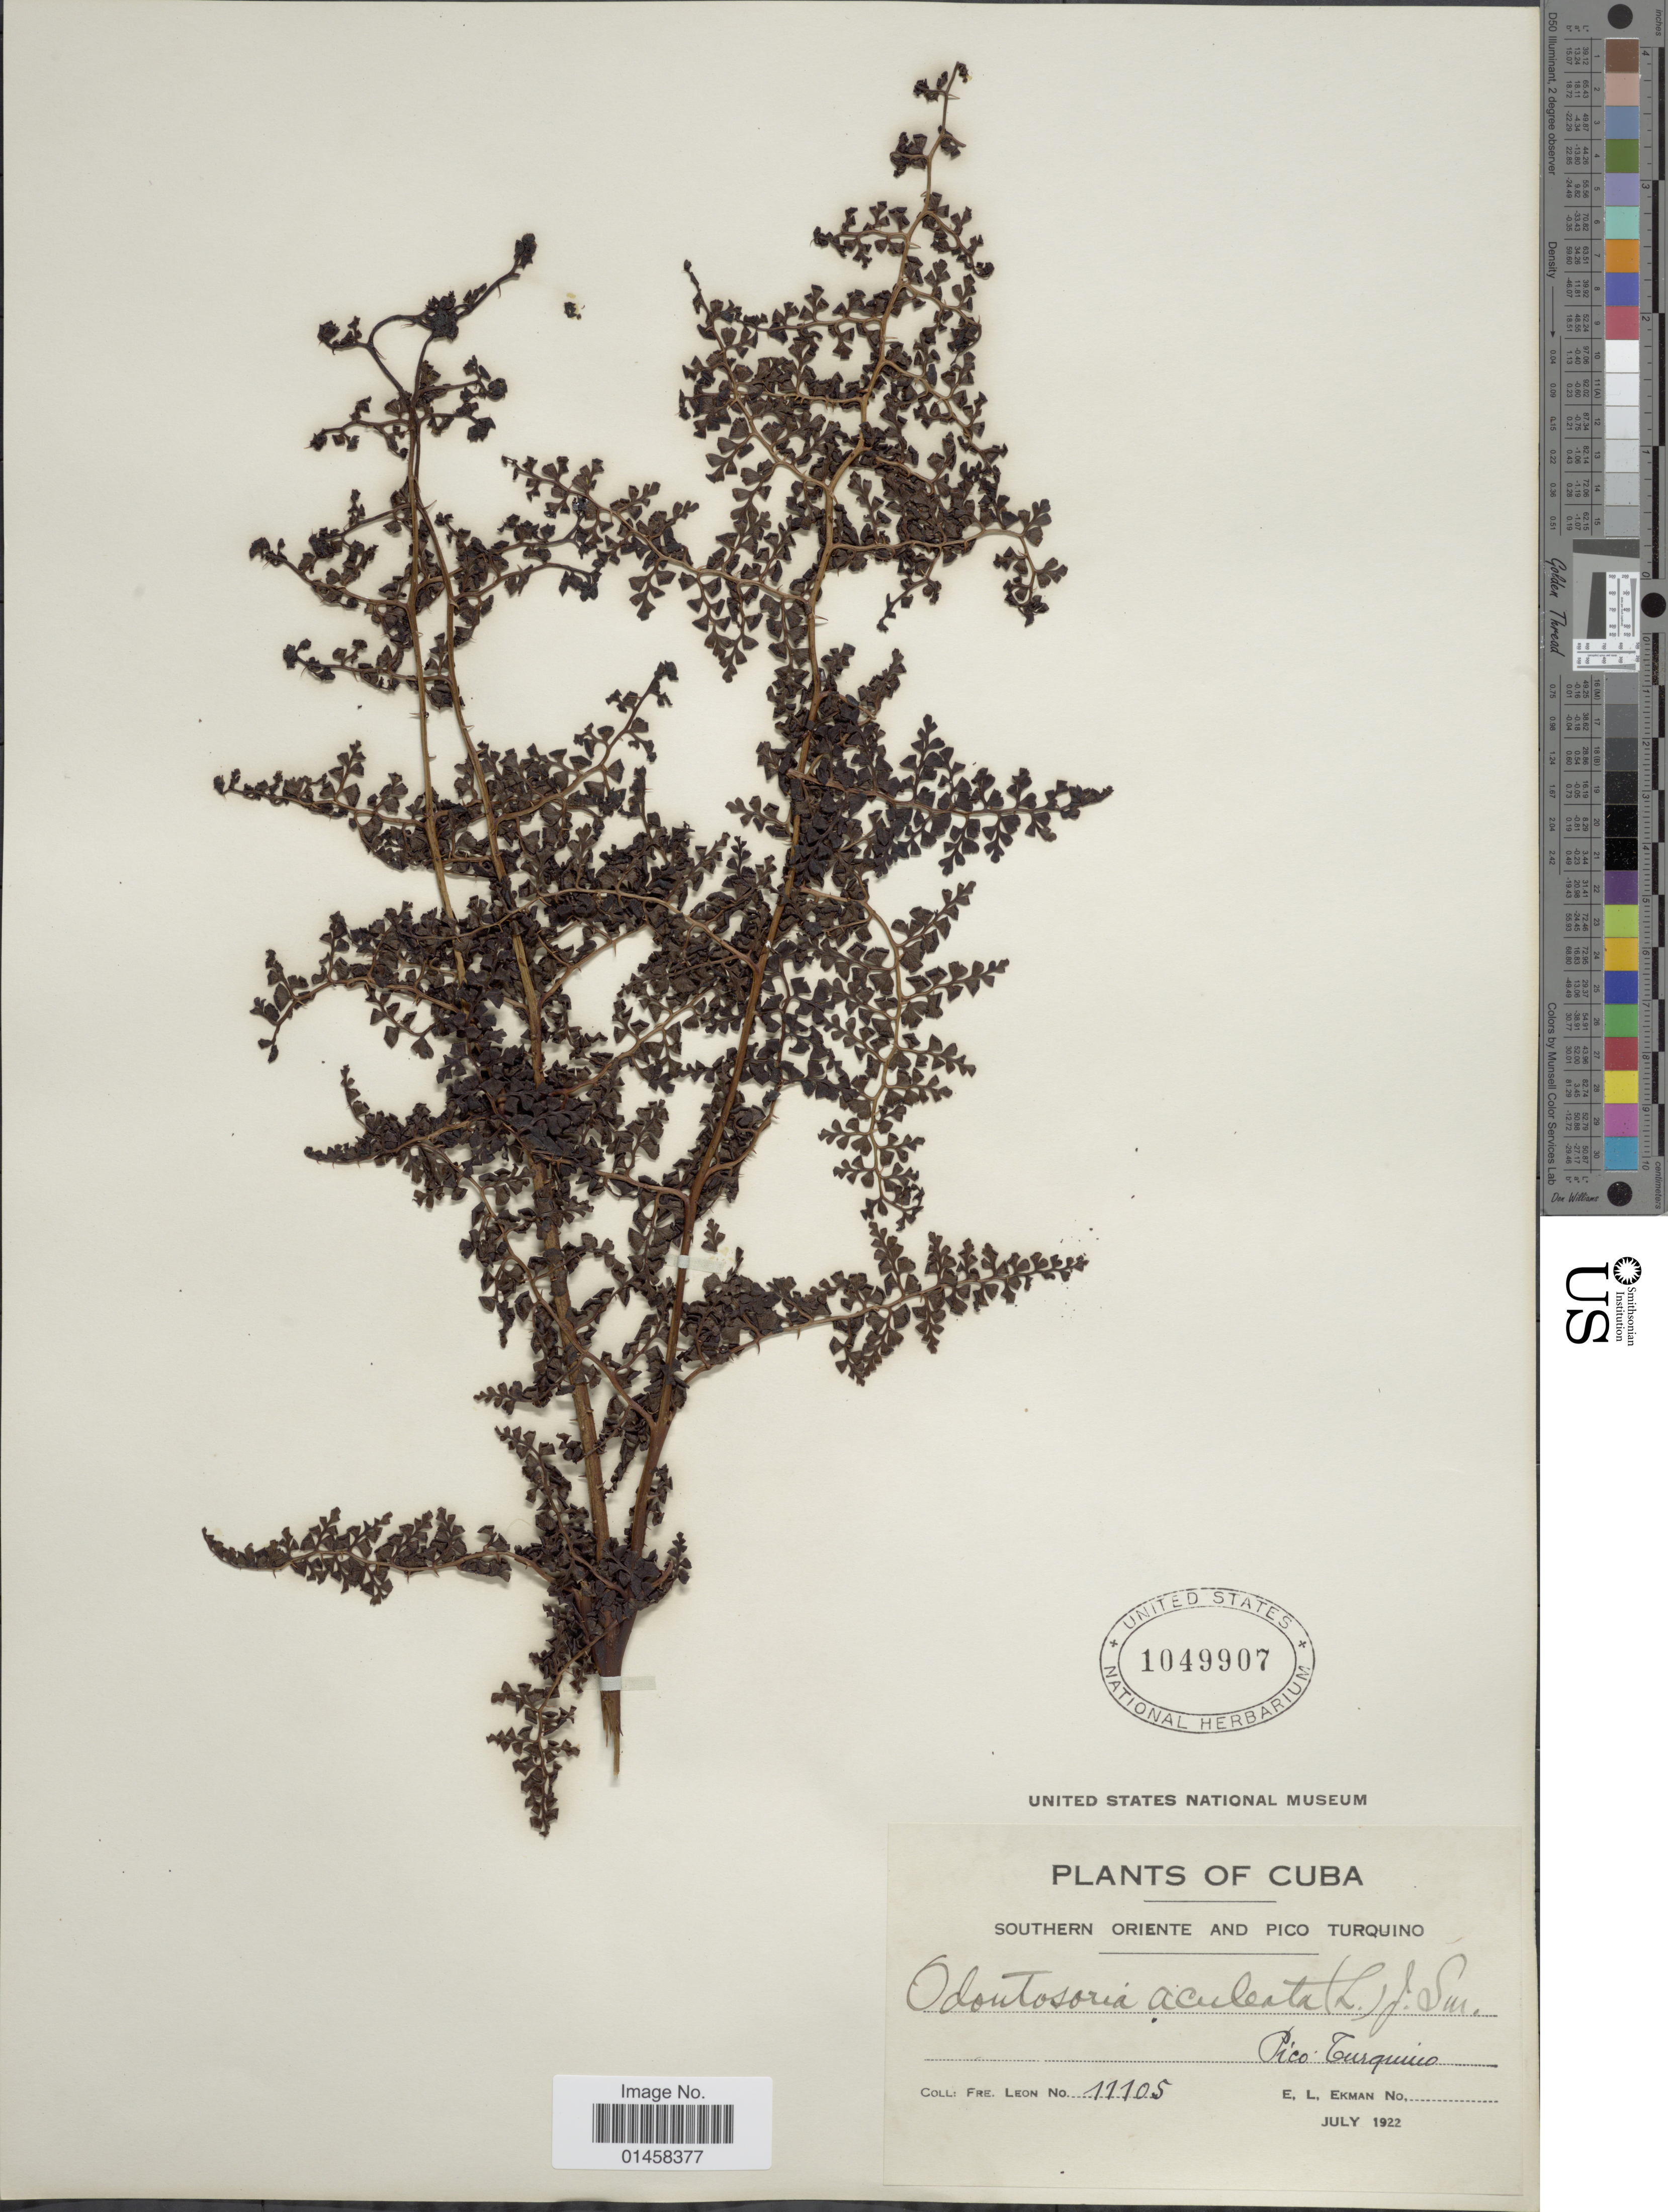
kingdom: Plantae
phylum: Tracheophyta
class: Polypodiopsida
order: Polypodiales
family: Lindsaeaceae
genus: Odontosoria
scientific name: Odontosoria aculeata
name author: (L.) J. Sm.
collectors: Bro. León & E. L. Ekman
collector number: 11105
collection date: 1922-07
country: Cuba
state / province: Oriente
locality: Southern Oriente, Pico Turquino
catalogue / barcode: US 1049907